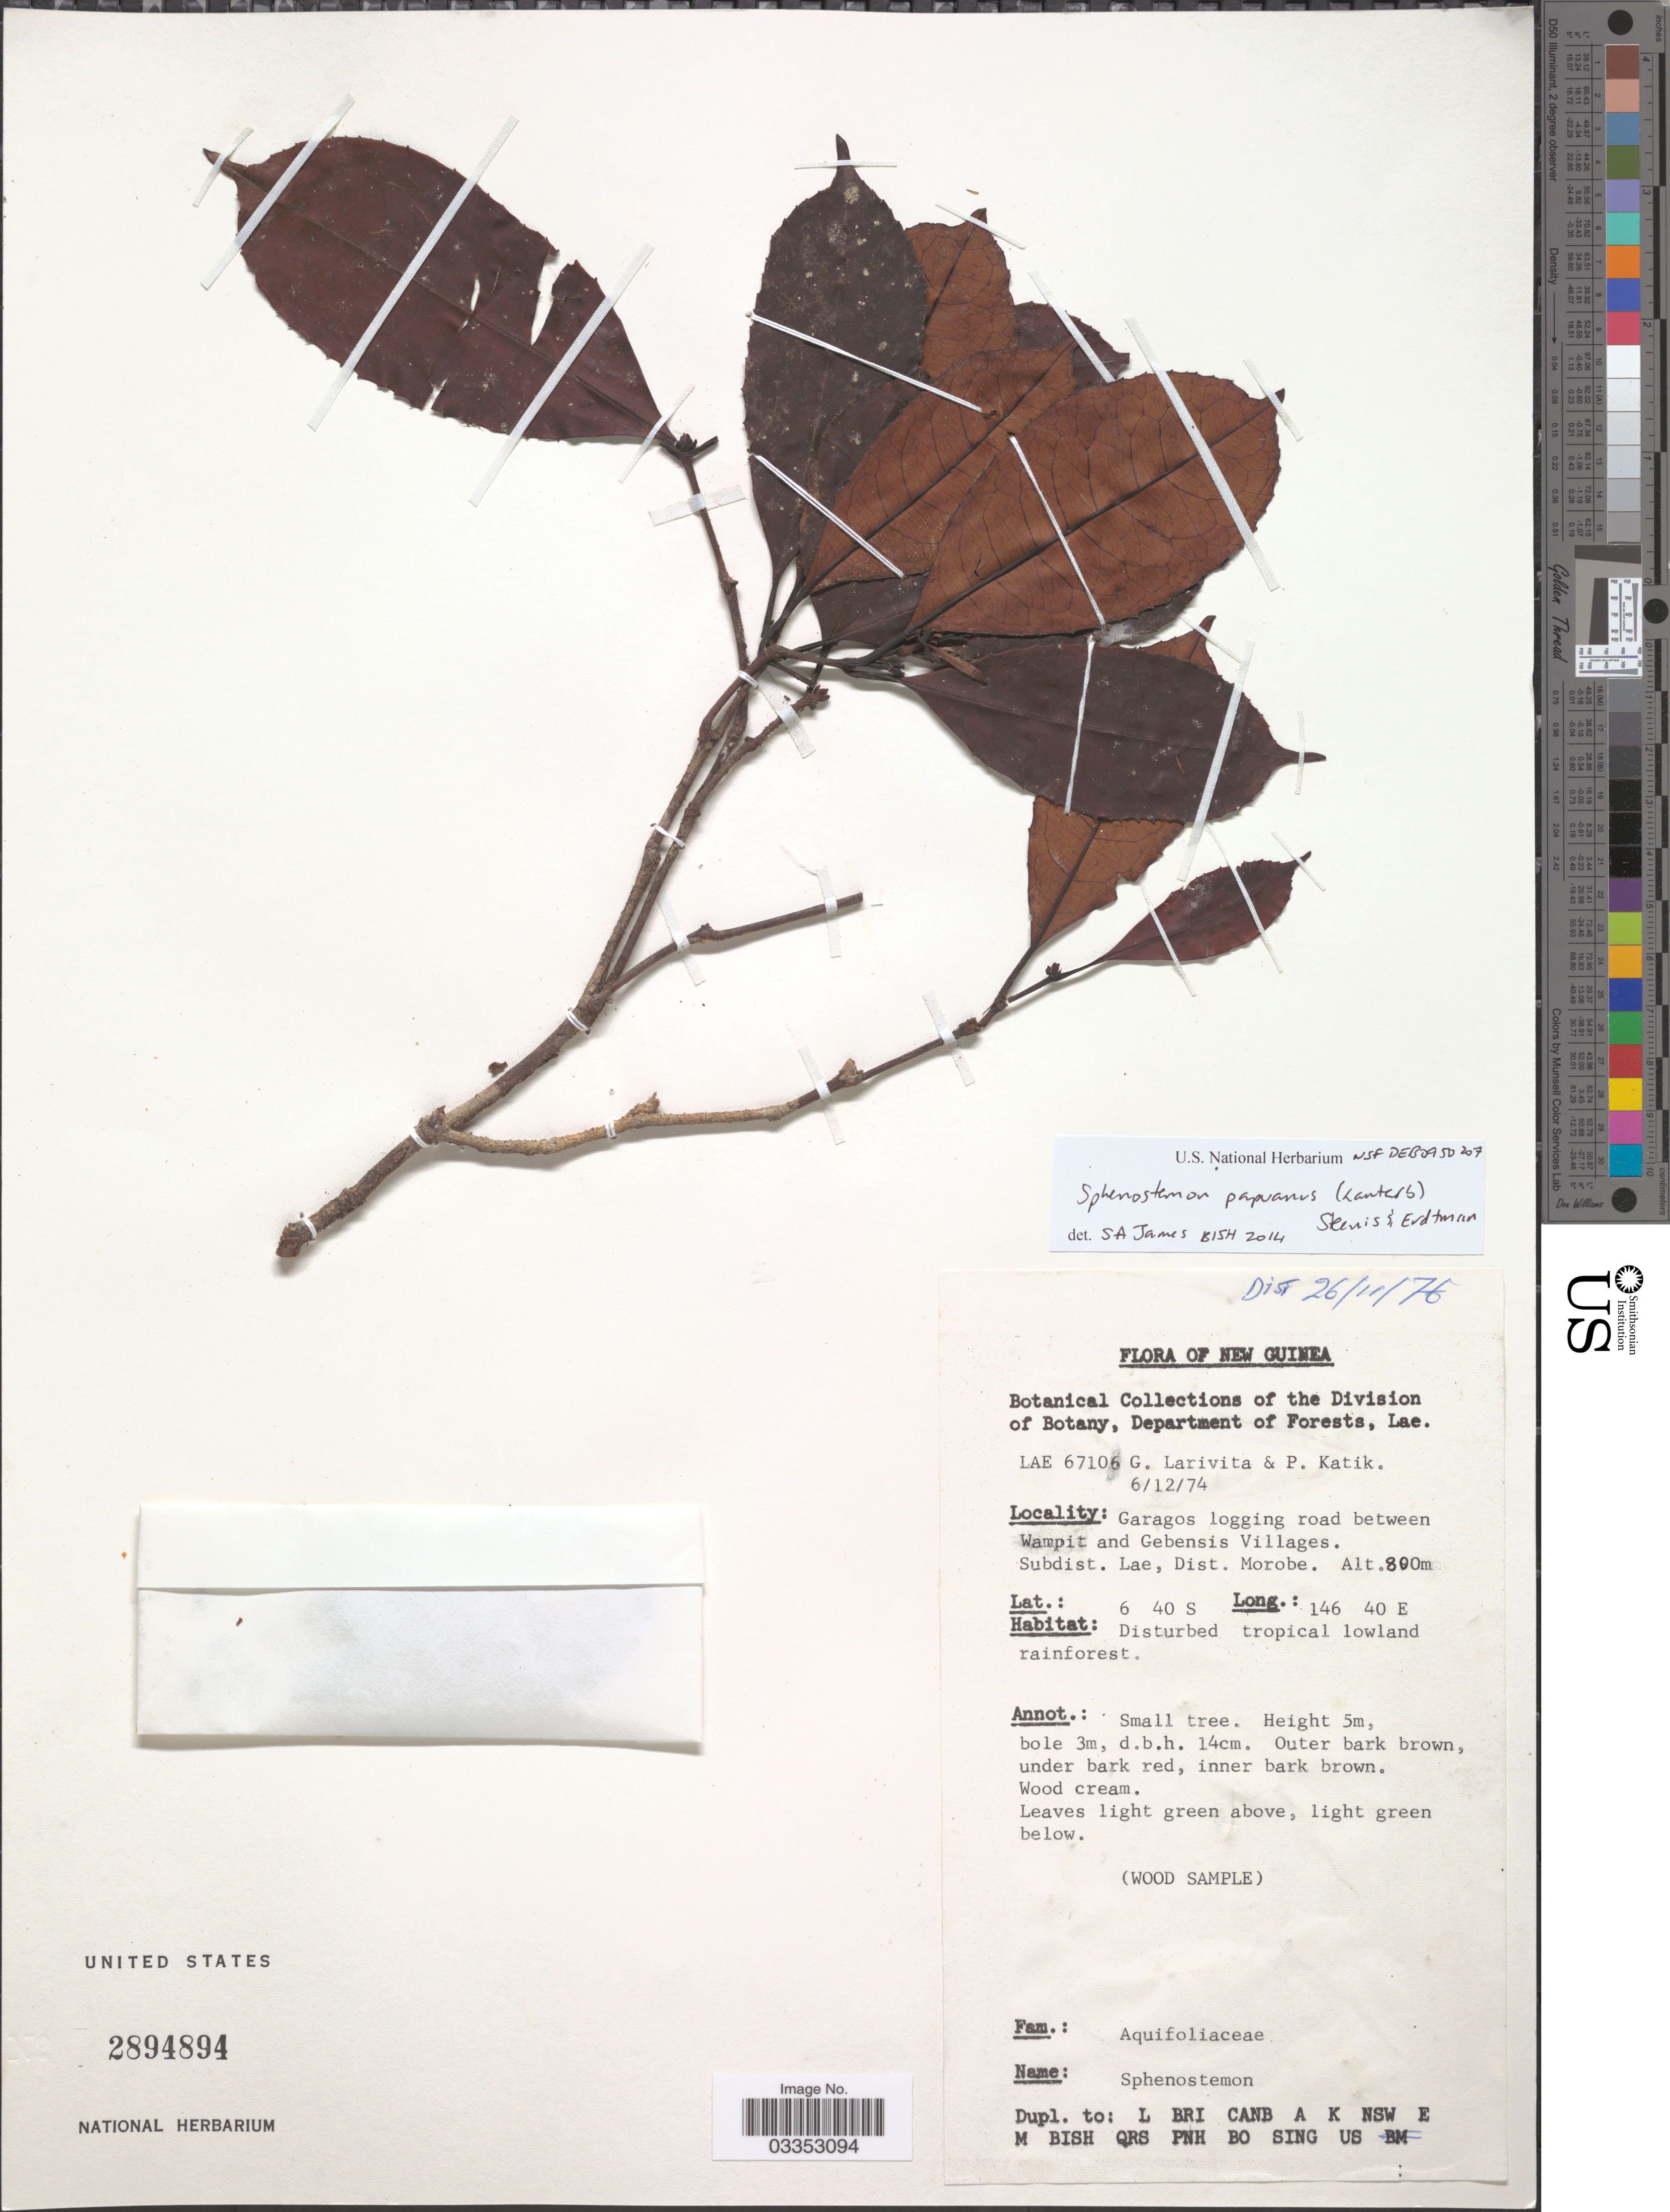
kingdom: Plantae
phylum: Tracheophyta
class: Magnoliopsida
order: Paracryphiales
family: Paracryphiaceae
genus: Sphenostemon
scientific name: Sphenostemon papuanus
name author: (Lauterb.) Steenis & Erdtm.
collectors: G. Larivita & P. Katik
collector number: LAE 67106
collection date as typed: Transcribed d/m/y: 6/12/74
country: Papua New Guinea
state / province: Morobe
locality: New Guinea. Garagos logging road between Wampit and Gebensis Villages. Subdist. Lae, Dist. Morobe.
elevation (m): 800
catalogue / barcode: US 2894894